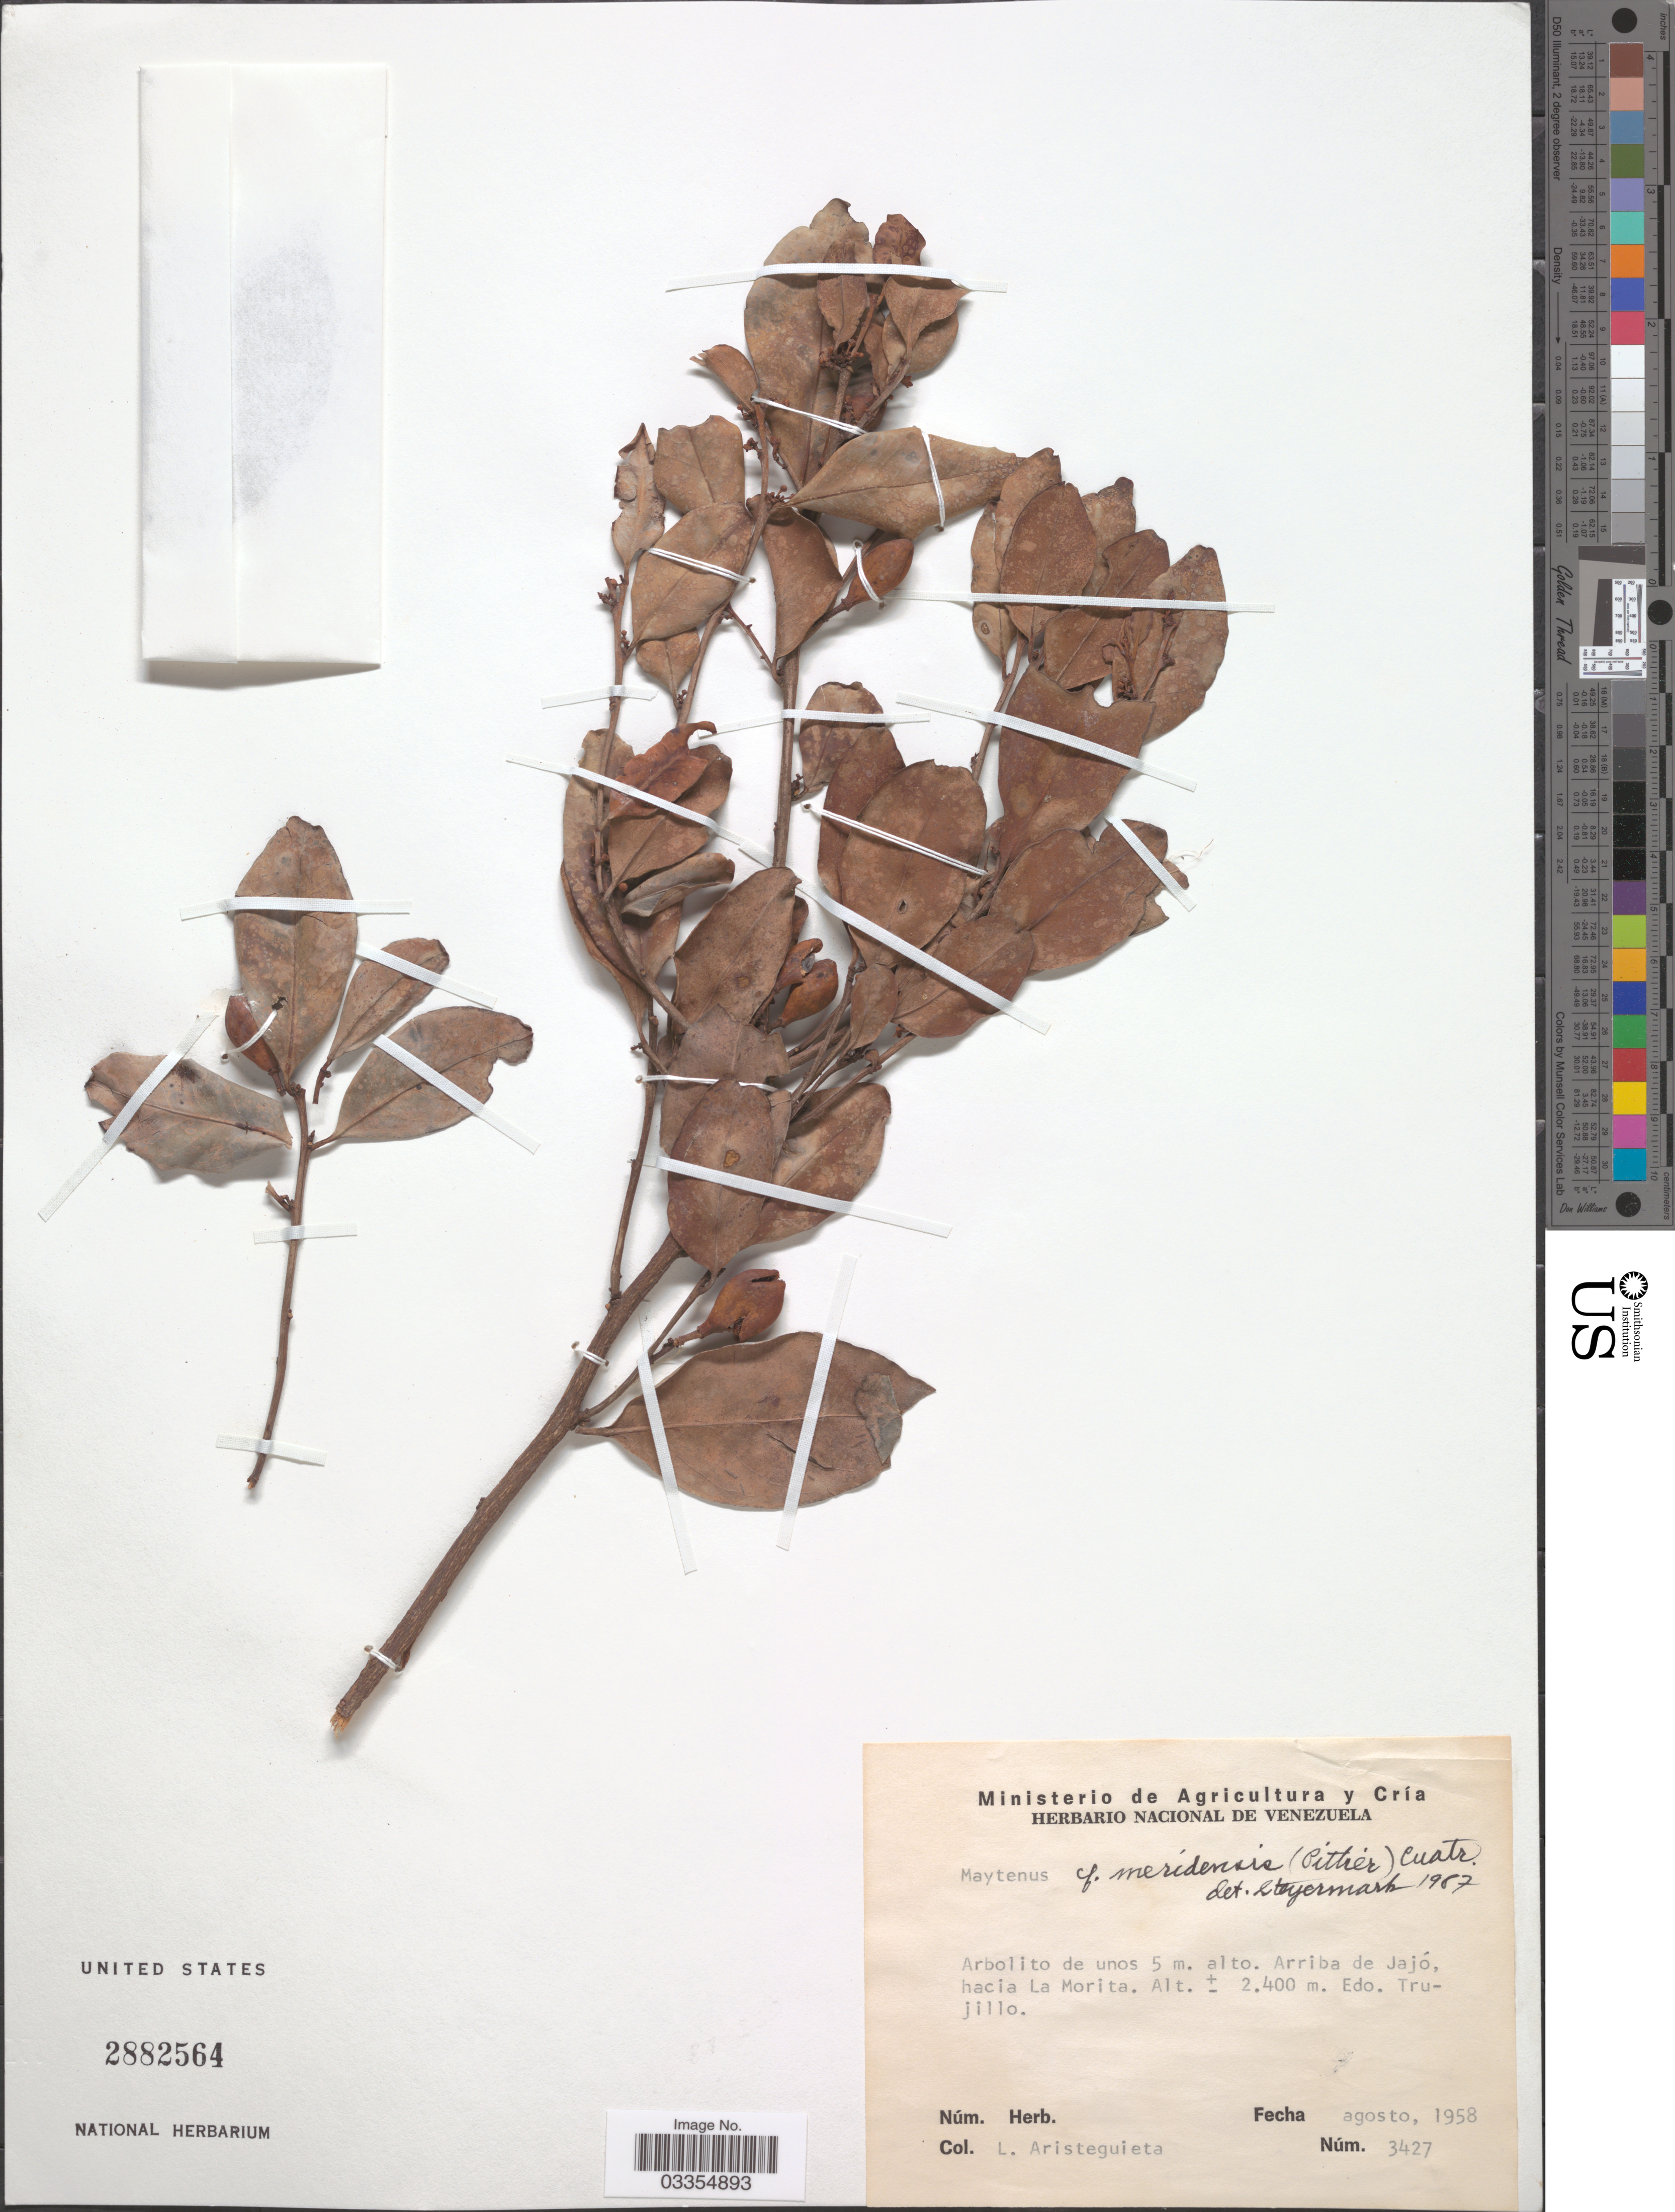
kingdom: Plantae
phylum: Tracheophyta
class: Magnoliopsida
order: Celastrales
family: Celastraceae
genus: Maytenus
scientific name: Maytenus meridensis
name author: (Pittier) Cuatrec.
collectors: L. Aristeguieta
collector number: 3427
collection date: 1958-08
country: Venezuela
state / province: Trujillo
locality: Arriba de Jajó, hacia La Morita.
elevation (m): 2400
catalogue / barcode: US 2882564